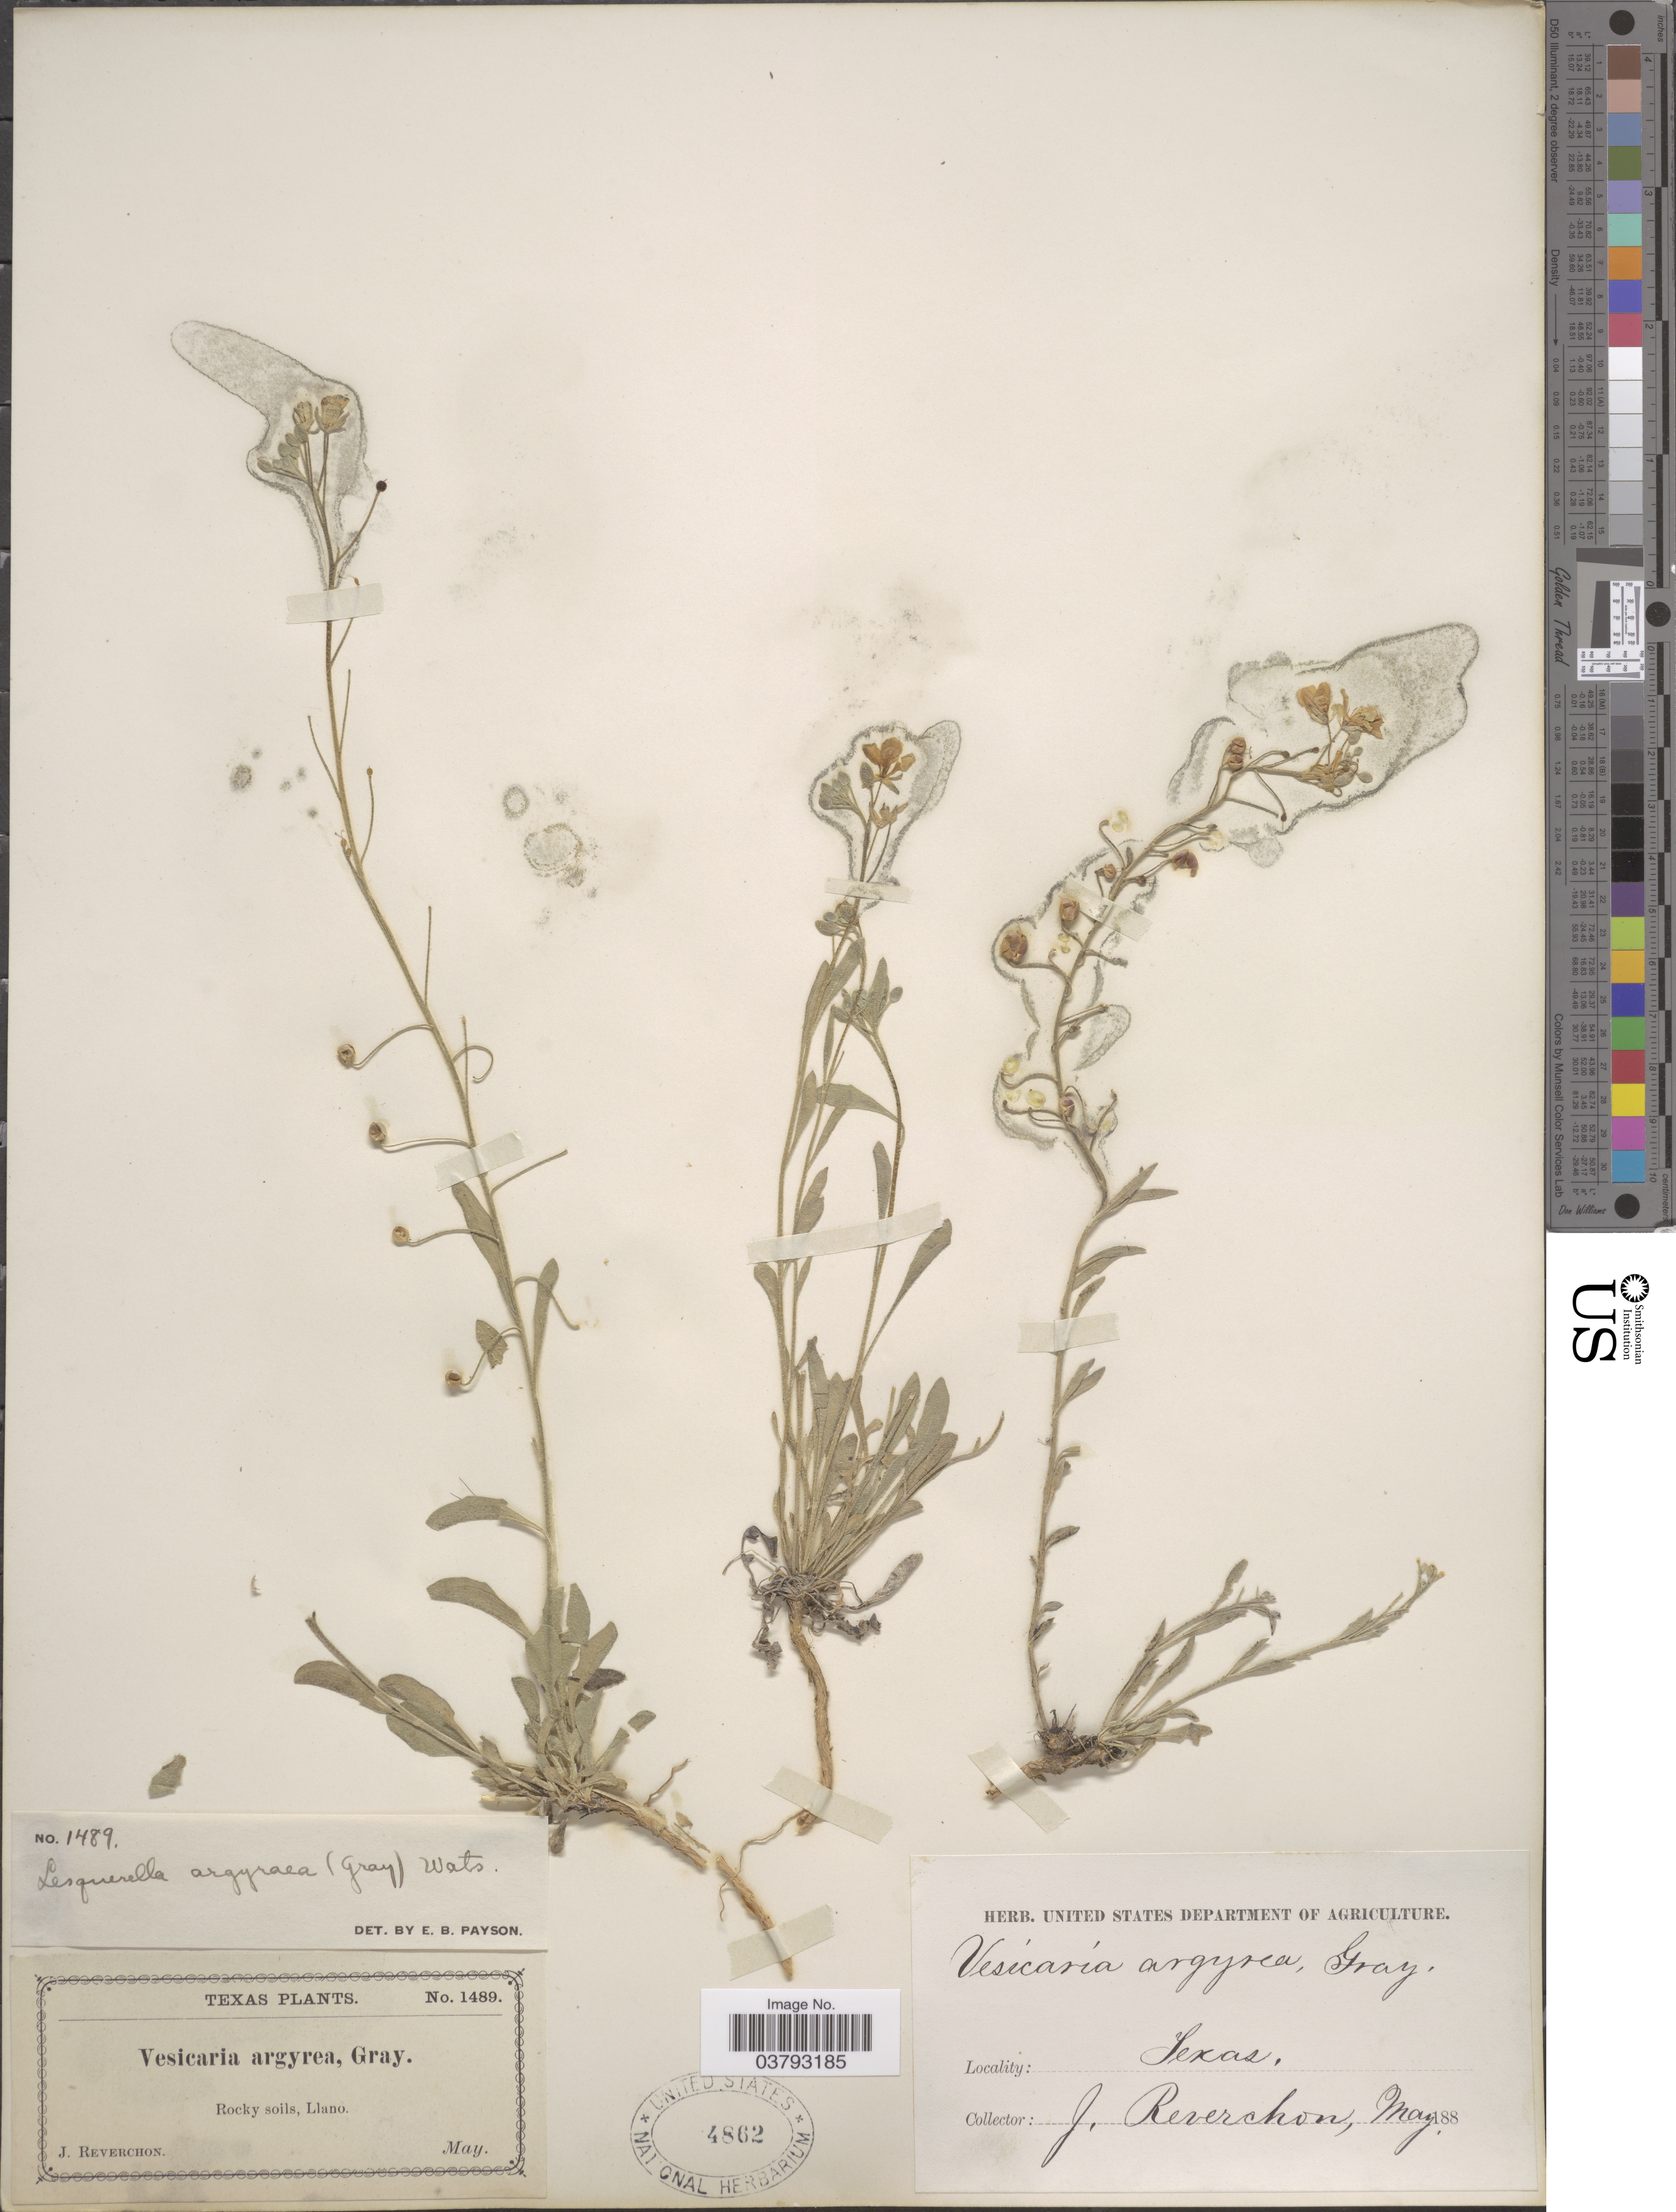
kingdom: Plantae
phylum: Tracheophyta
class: Magnoliopsida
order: Brassicales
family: Brassicaceae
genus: Lesquerella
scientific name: Lesquerella argyraea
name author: (A. Gray) S. Watson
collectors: J. Reverchon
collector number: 1489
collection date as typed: May 188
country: United States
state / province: Texas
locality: Rocky soils, Llano.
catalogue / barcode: US 4862